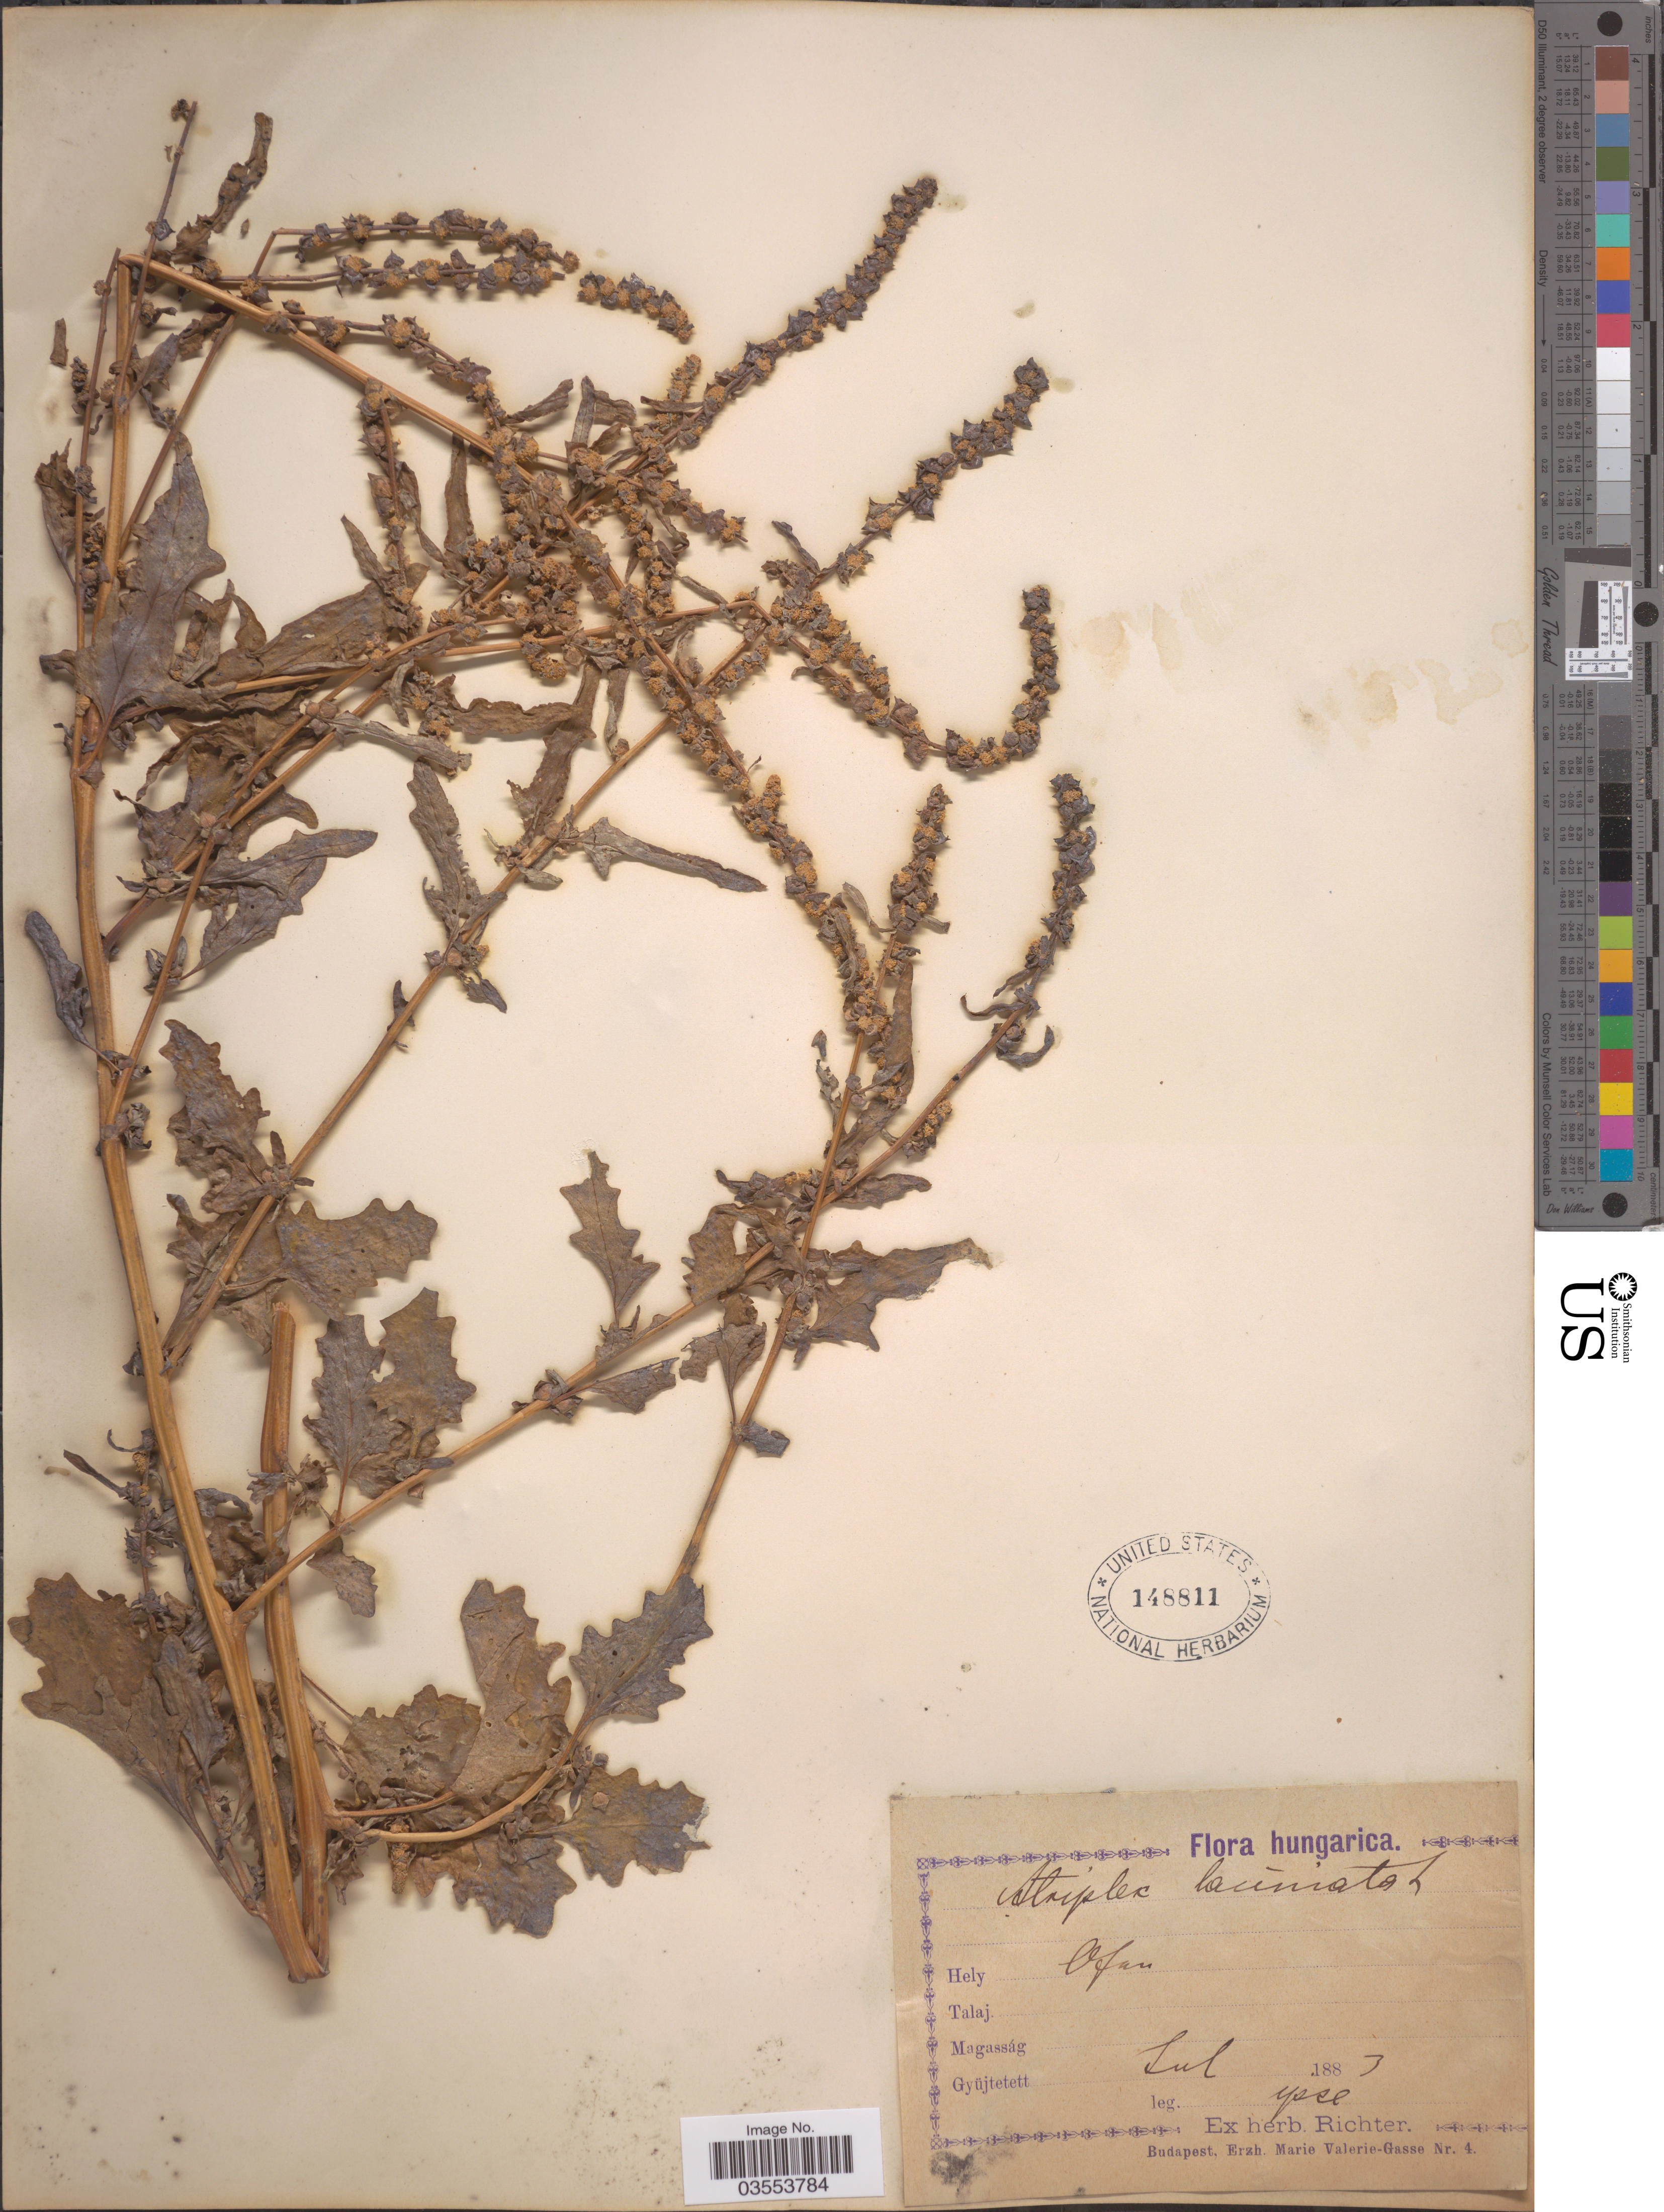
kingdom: Plantae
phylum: Tracheophyta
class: Magnoliopsida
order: Caryophyllales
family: Amaranthaceae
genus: Atriplex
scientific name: Atriplex laciniata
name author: L.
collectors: Ex herb. L. Richter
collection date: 1883-07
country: Hungary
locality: Ofan.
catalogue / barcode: US 148811